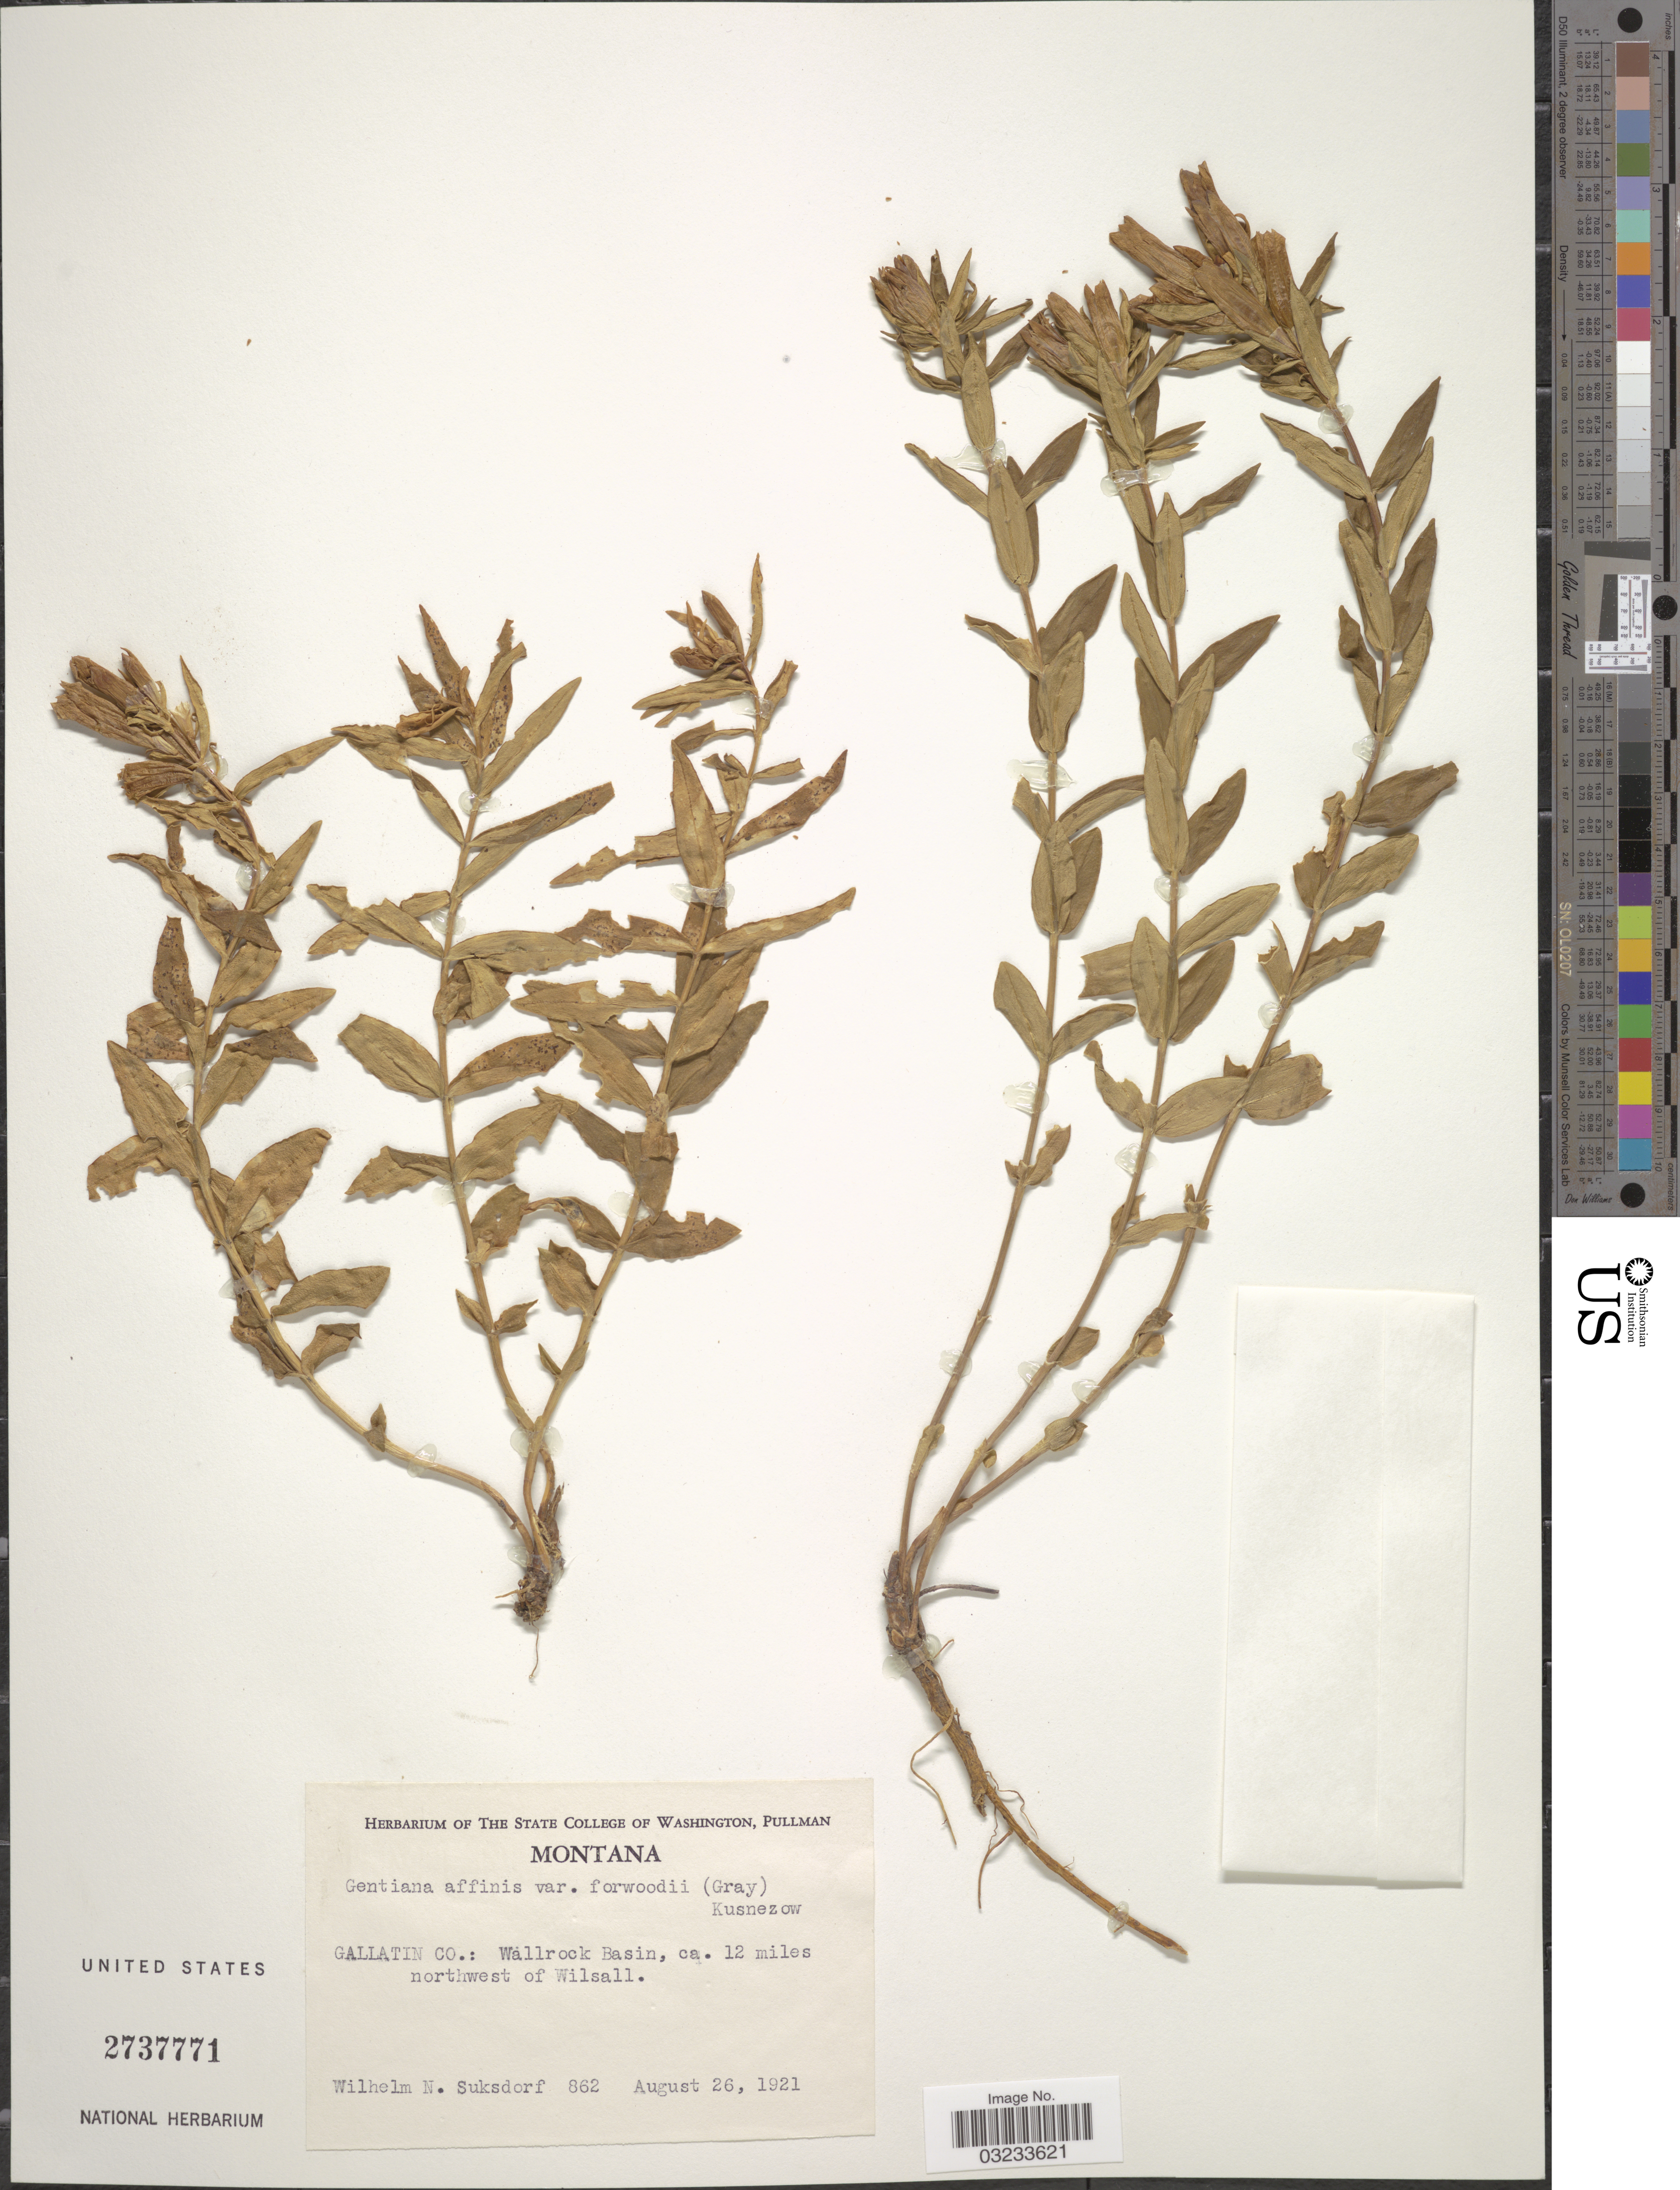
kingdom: Plantae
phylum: Tracheophyta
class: Magnoliopsida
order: Gentianales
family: Gentianaceae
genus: Gentiana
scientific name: Gentiana affinis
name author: Griseb.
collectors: W. N. Suksdorf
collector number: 862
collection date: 1921-08-26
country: United States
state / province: Montana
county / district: Gallatin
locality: Wallrock Basin, ca. 12 miles NW of Wilsall.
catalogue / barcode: US 2737771